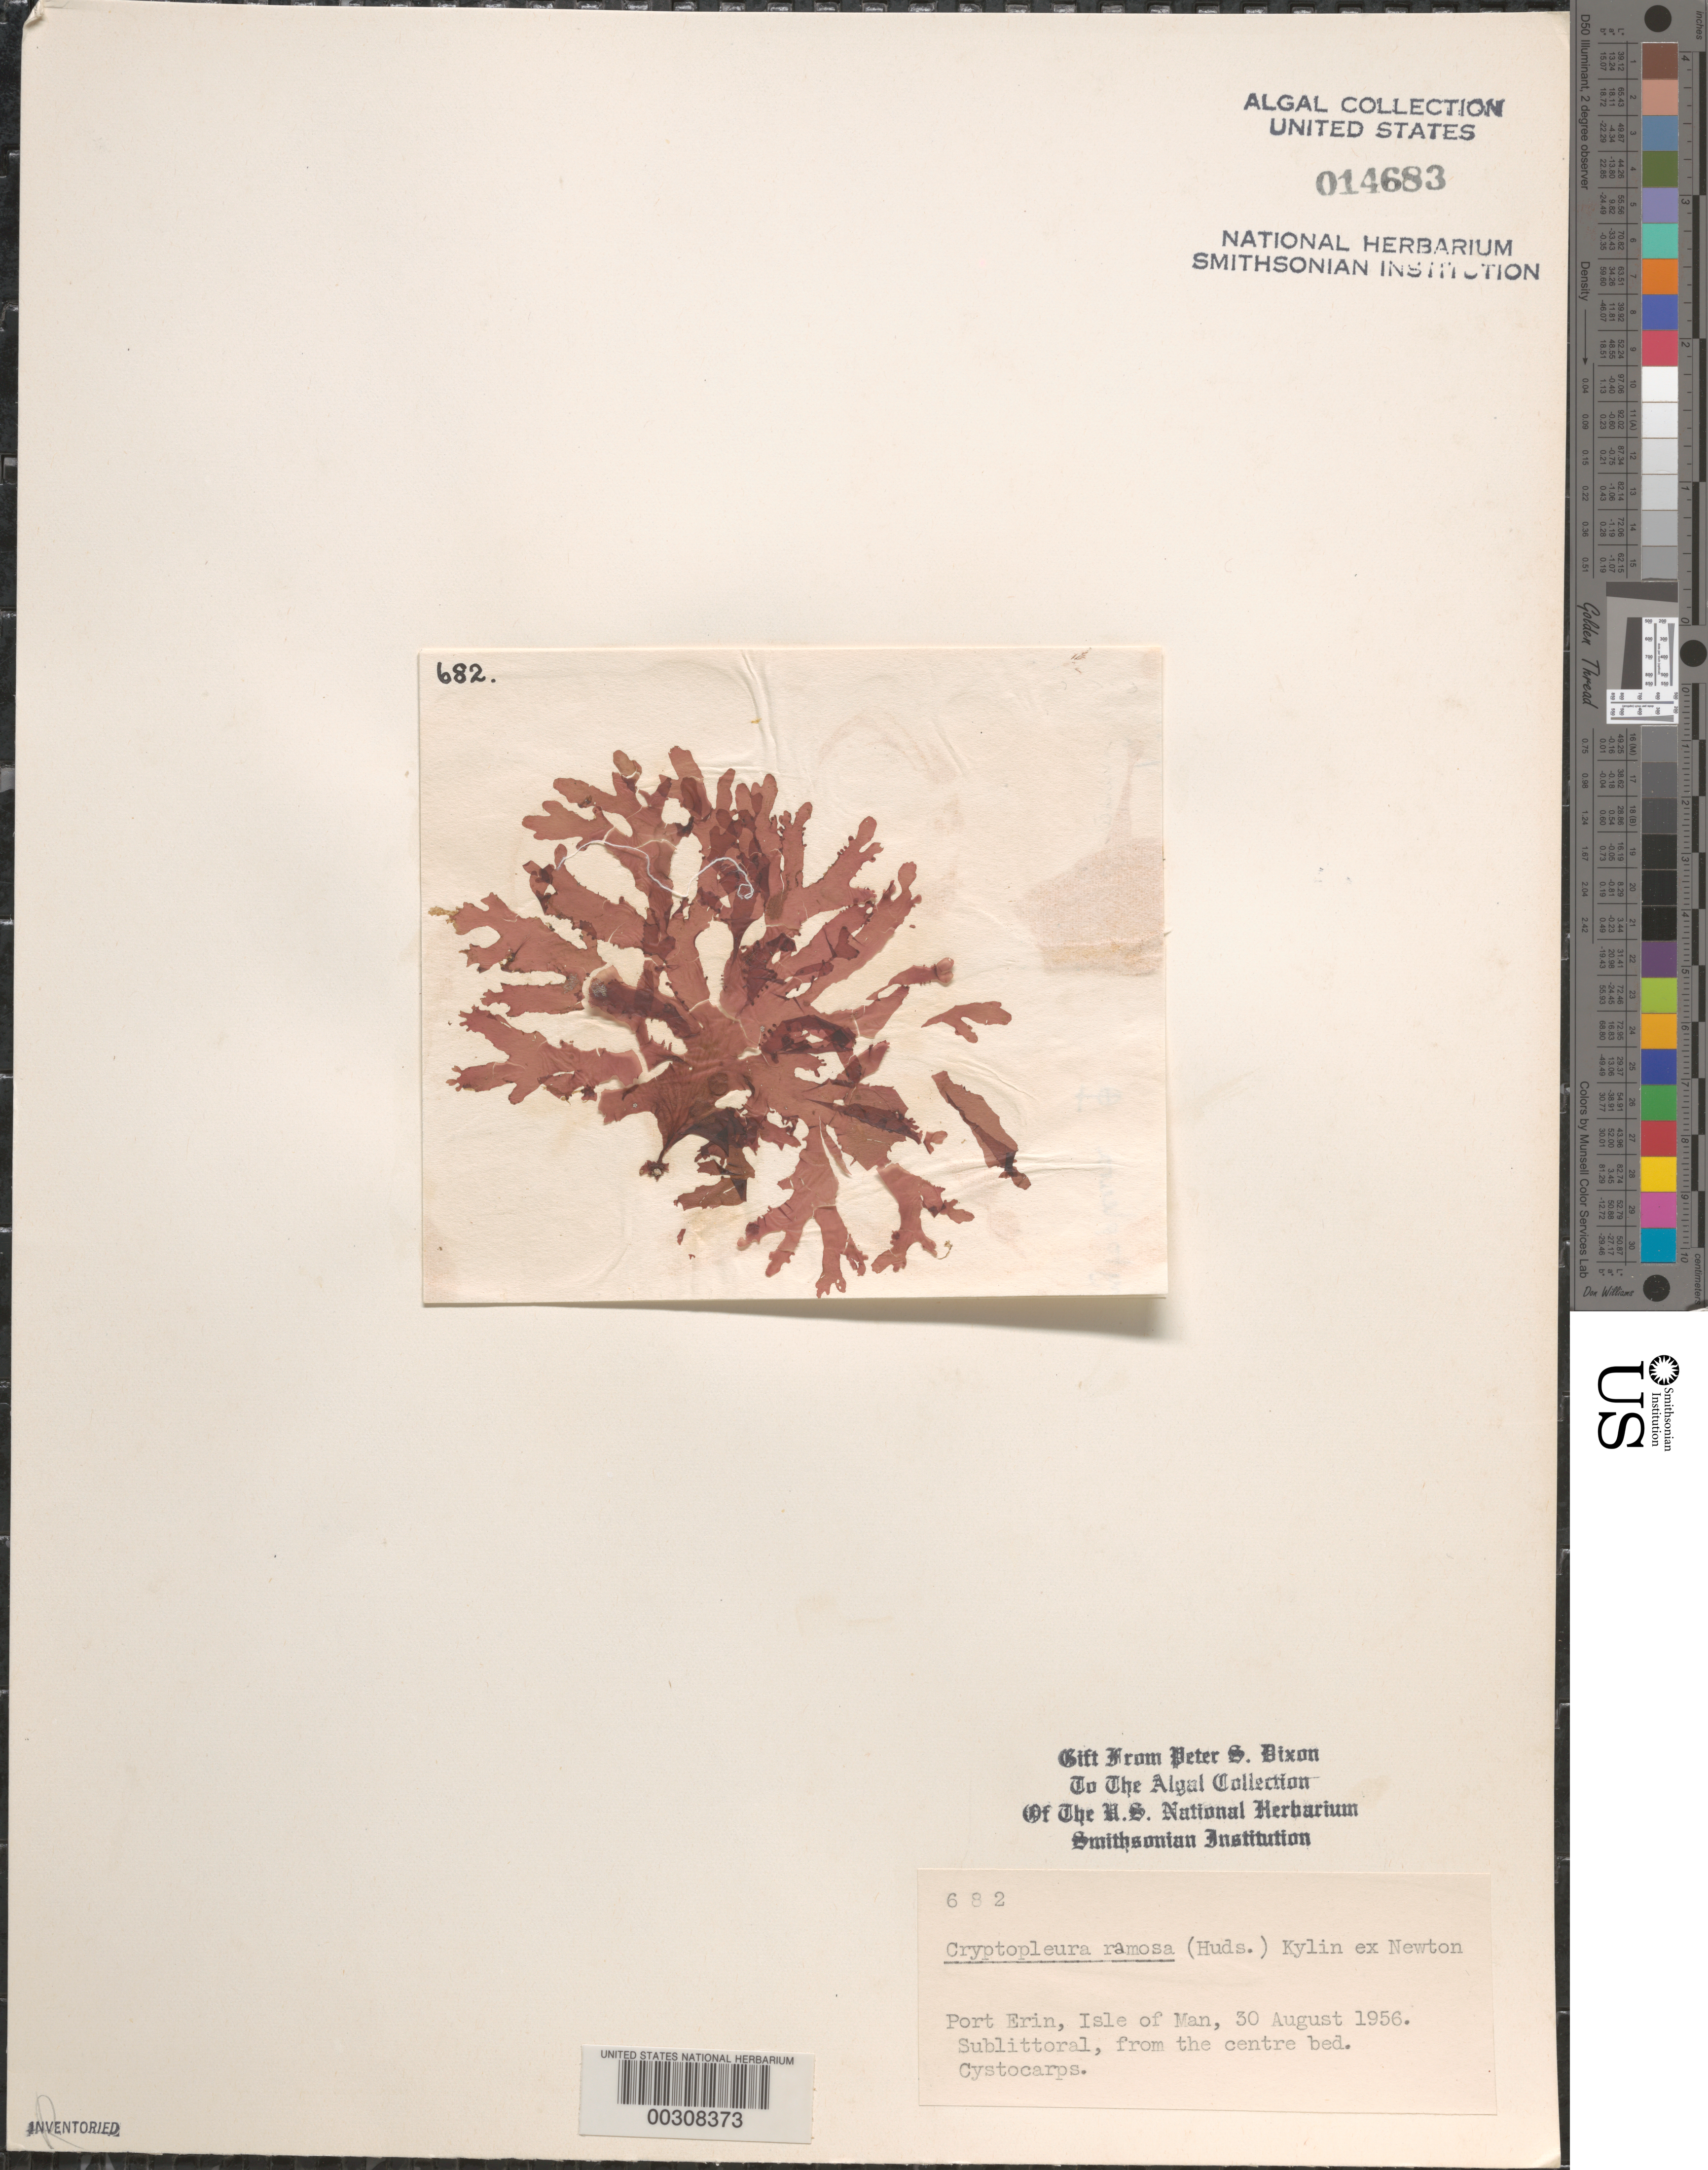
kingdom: Plantae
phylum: Rhodophyta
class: Florideophyceae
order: Ceramiales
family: Delesseriaceae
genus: Cryptopleura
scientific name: Cryptopleura ramosa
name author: (Huds.) L.M. Newton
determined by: Dixon, P. S.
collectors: P. S. Dixon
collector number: PSD 682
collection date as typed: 30 Aug 1956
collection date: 1956-08-30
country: United Kingdom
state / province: England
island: Isle of Man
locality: Port Erin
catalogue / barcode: US 14683